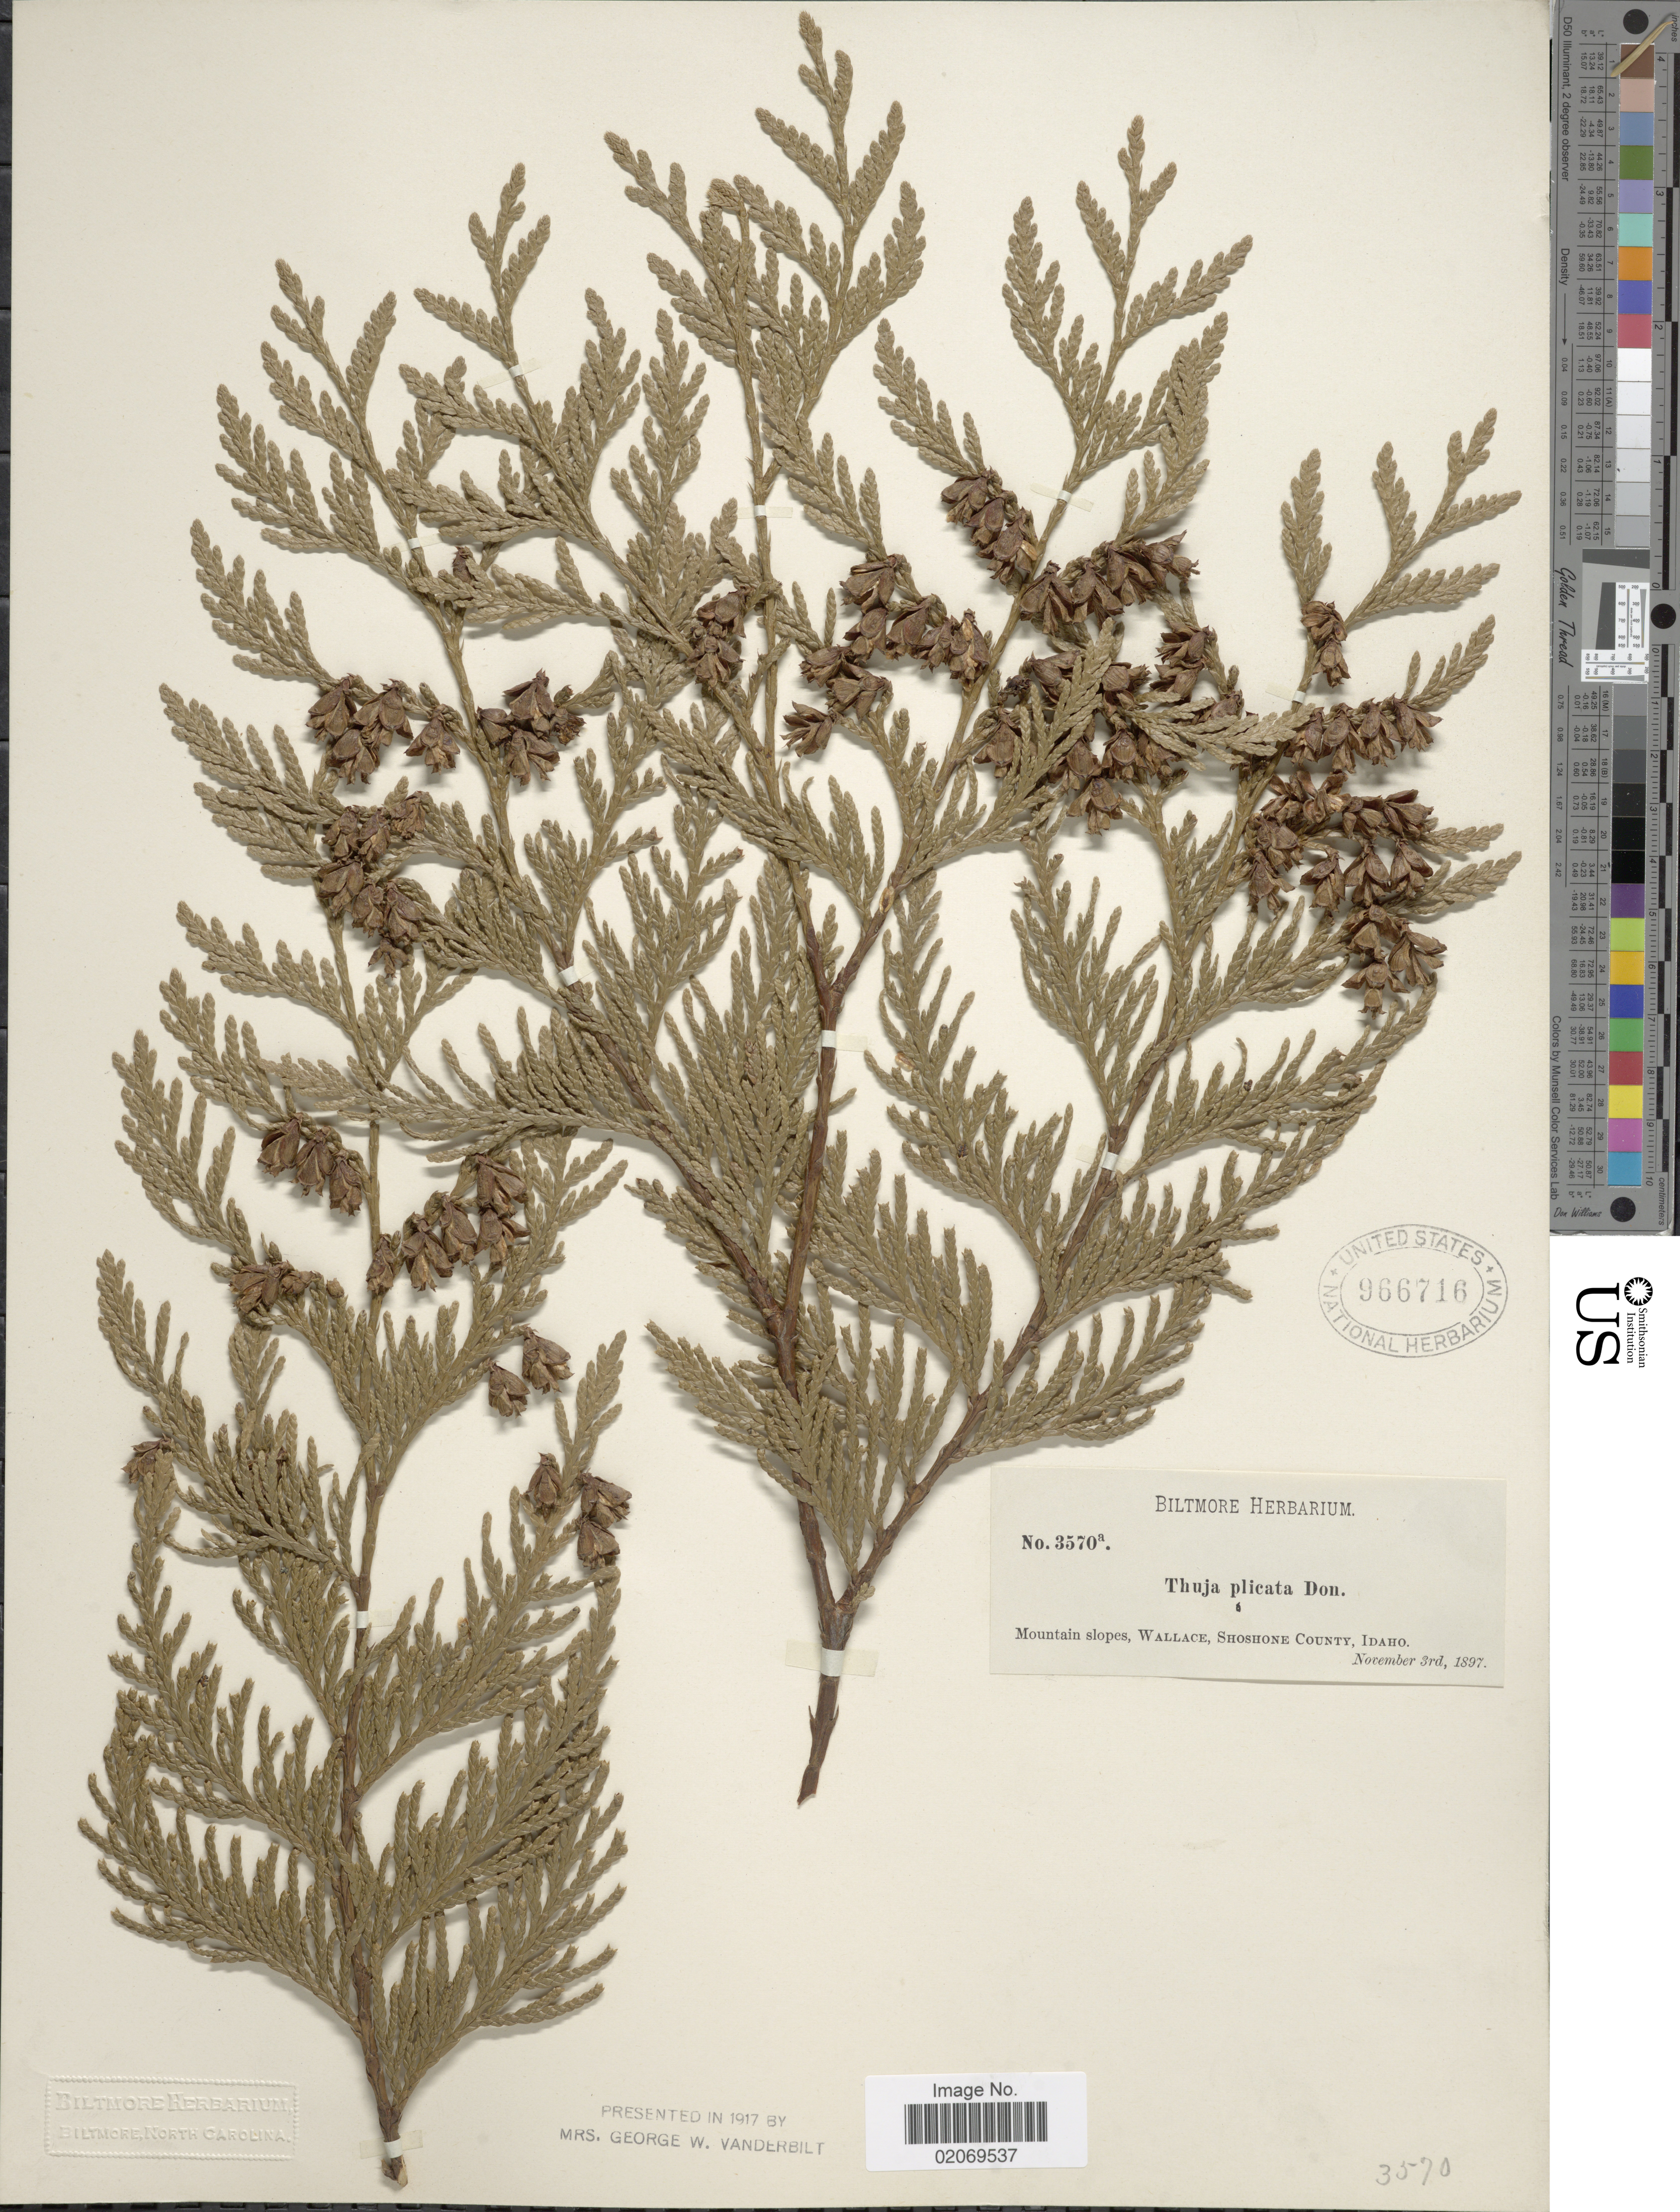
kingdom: Plantae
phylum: Tracheophyta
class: Pinopsida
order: Pinales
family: Cupressaceae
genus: Thuja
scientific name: Thuja plicata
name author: Donn & D. Don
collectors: ex herb. Biltmore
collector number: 3570a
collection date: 1897-11-03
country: United States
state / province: Idaho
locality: Mountain slopes, Wallace, Shoshone County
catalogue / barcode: US 966716